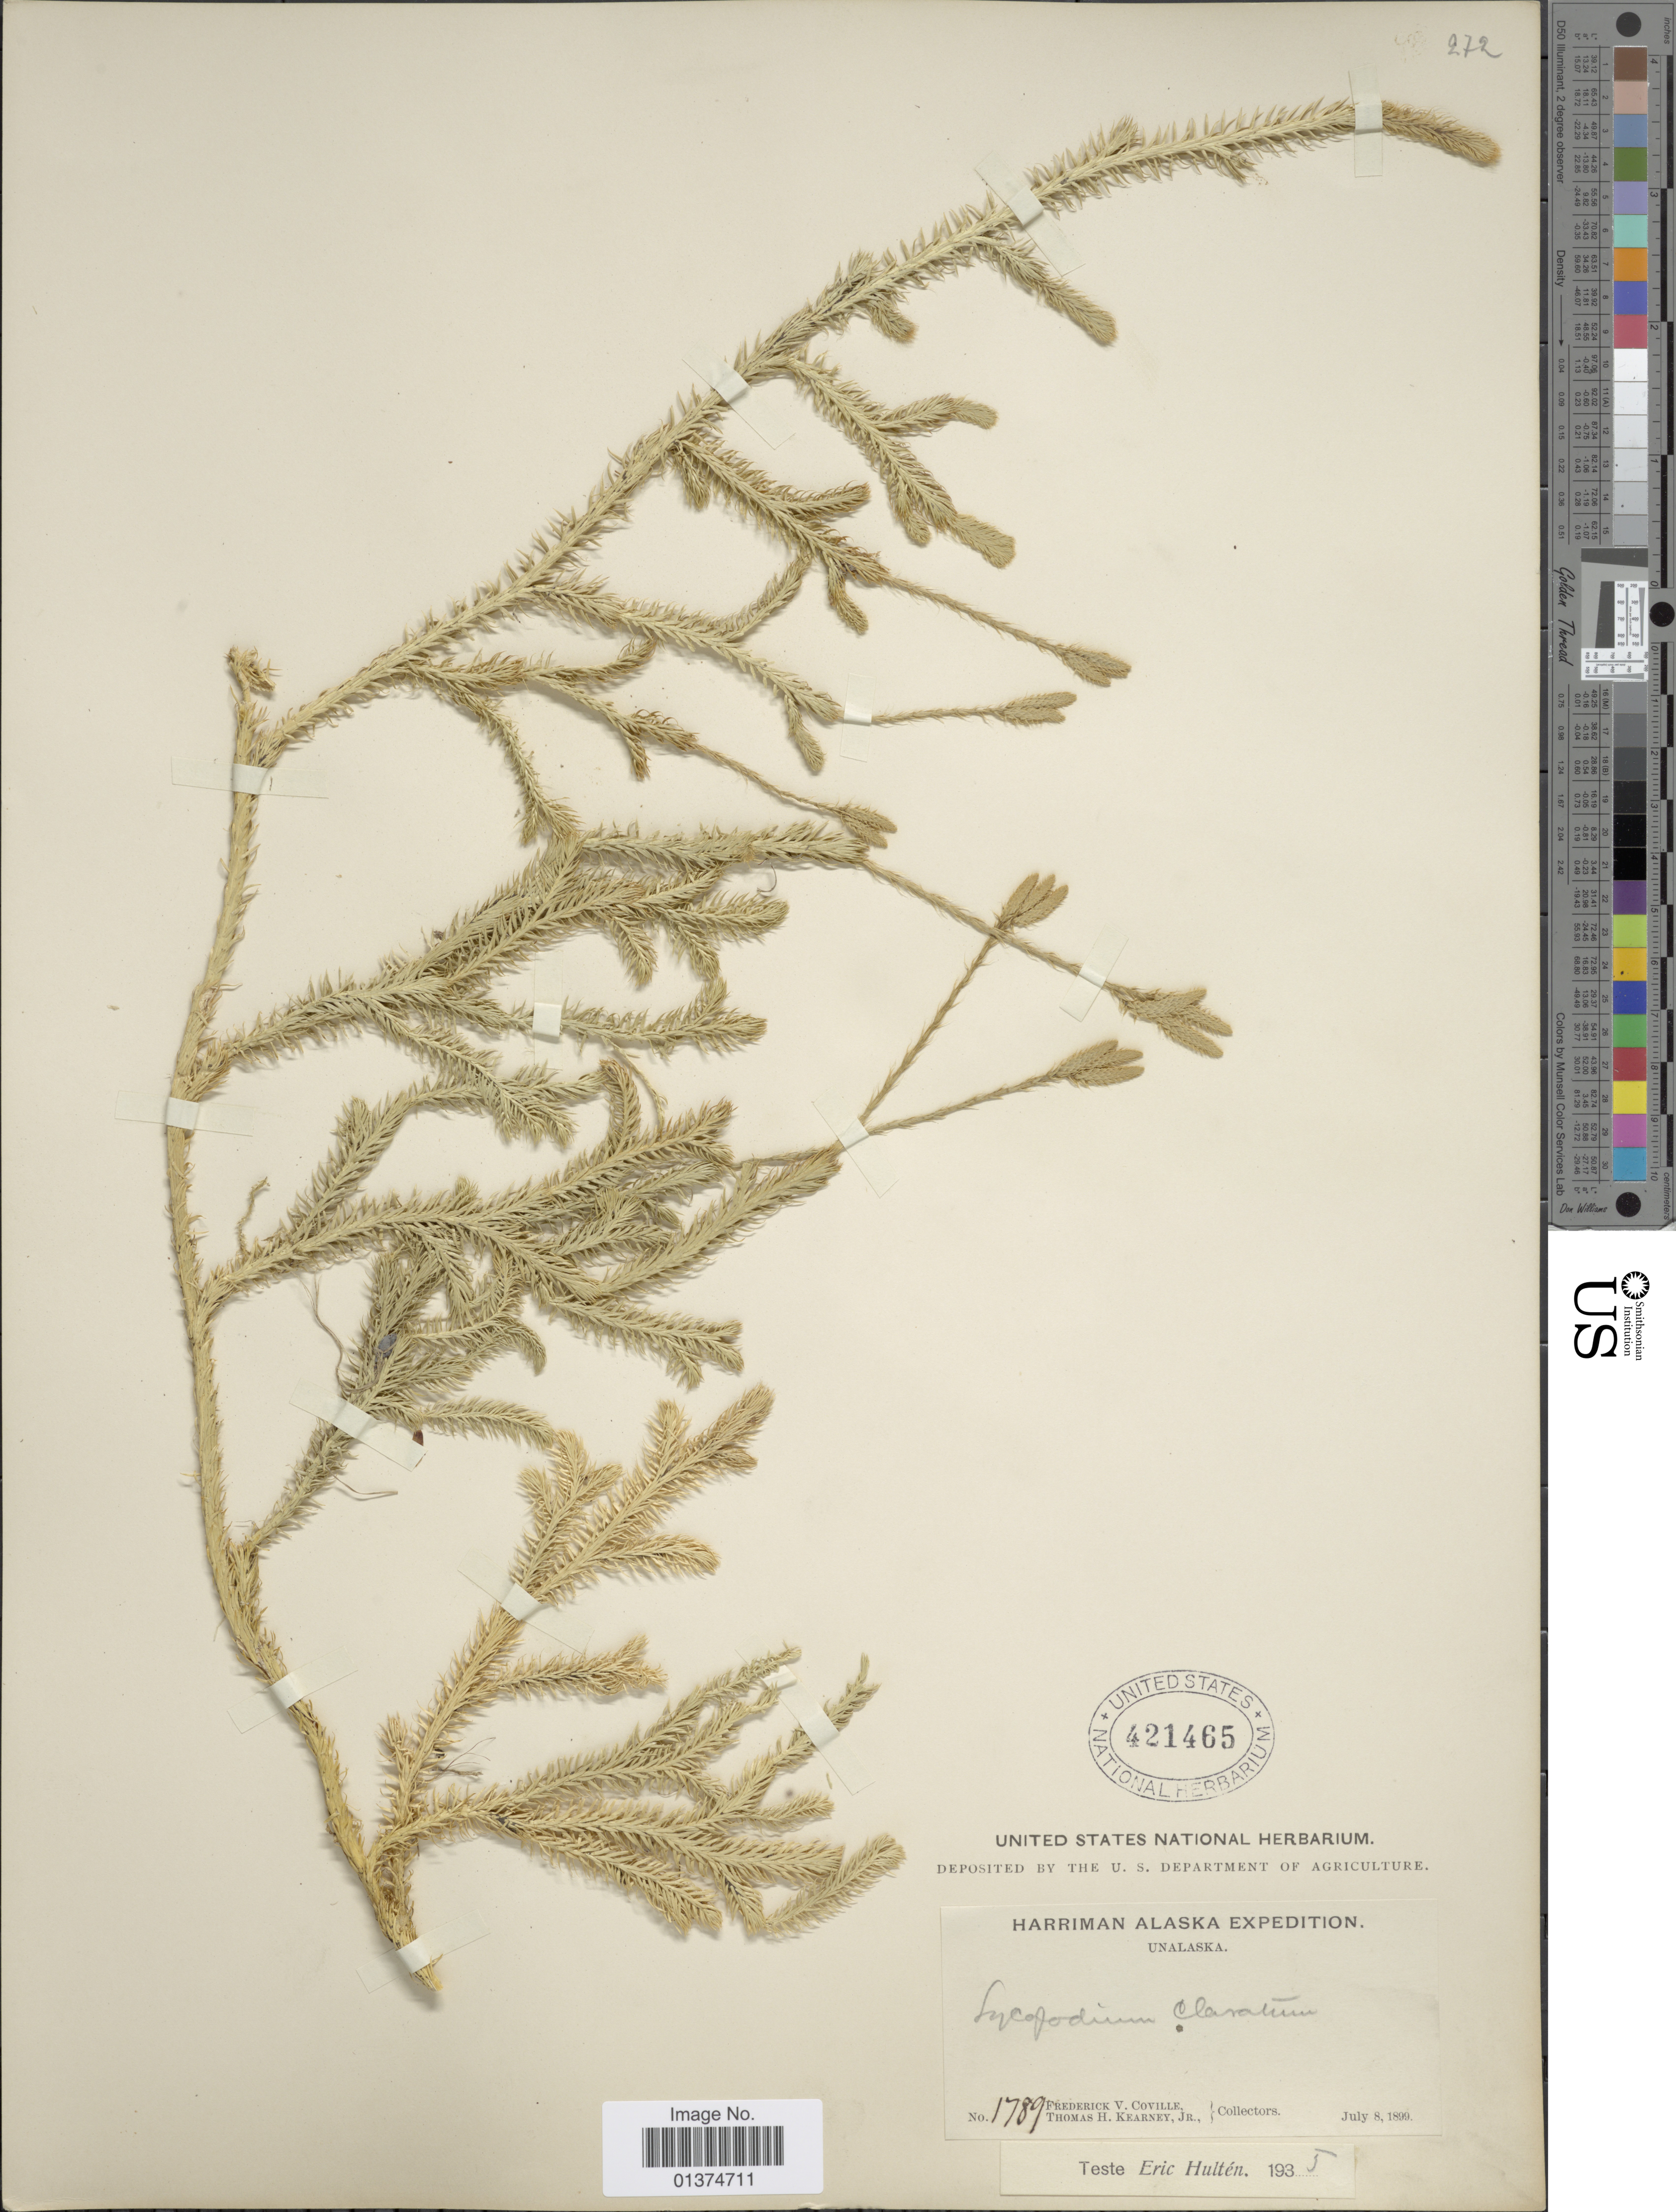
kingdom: Plantae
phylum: Tracheophyta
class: Lycopodiopsida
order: Lycopodiales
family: Lycopodiaceae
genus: Lycopodium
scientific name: Lycopodium clavatum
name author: L.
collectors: F. V. Coville & T. H. Kearney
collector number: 1789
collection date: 1899-07-08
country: United States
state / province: Alaska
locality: Unalaska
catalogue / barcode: US 421465